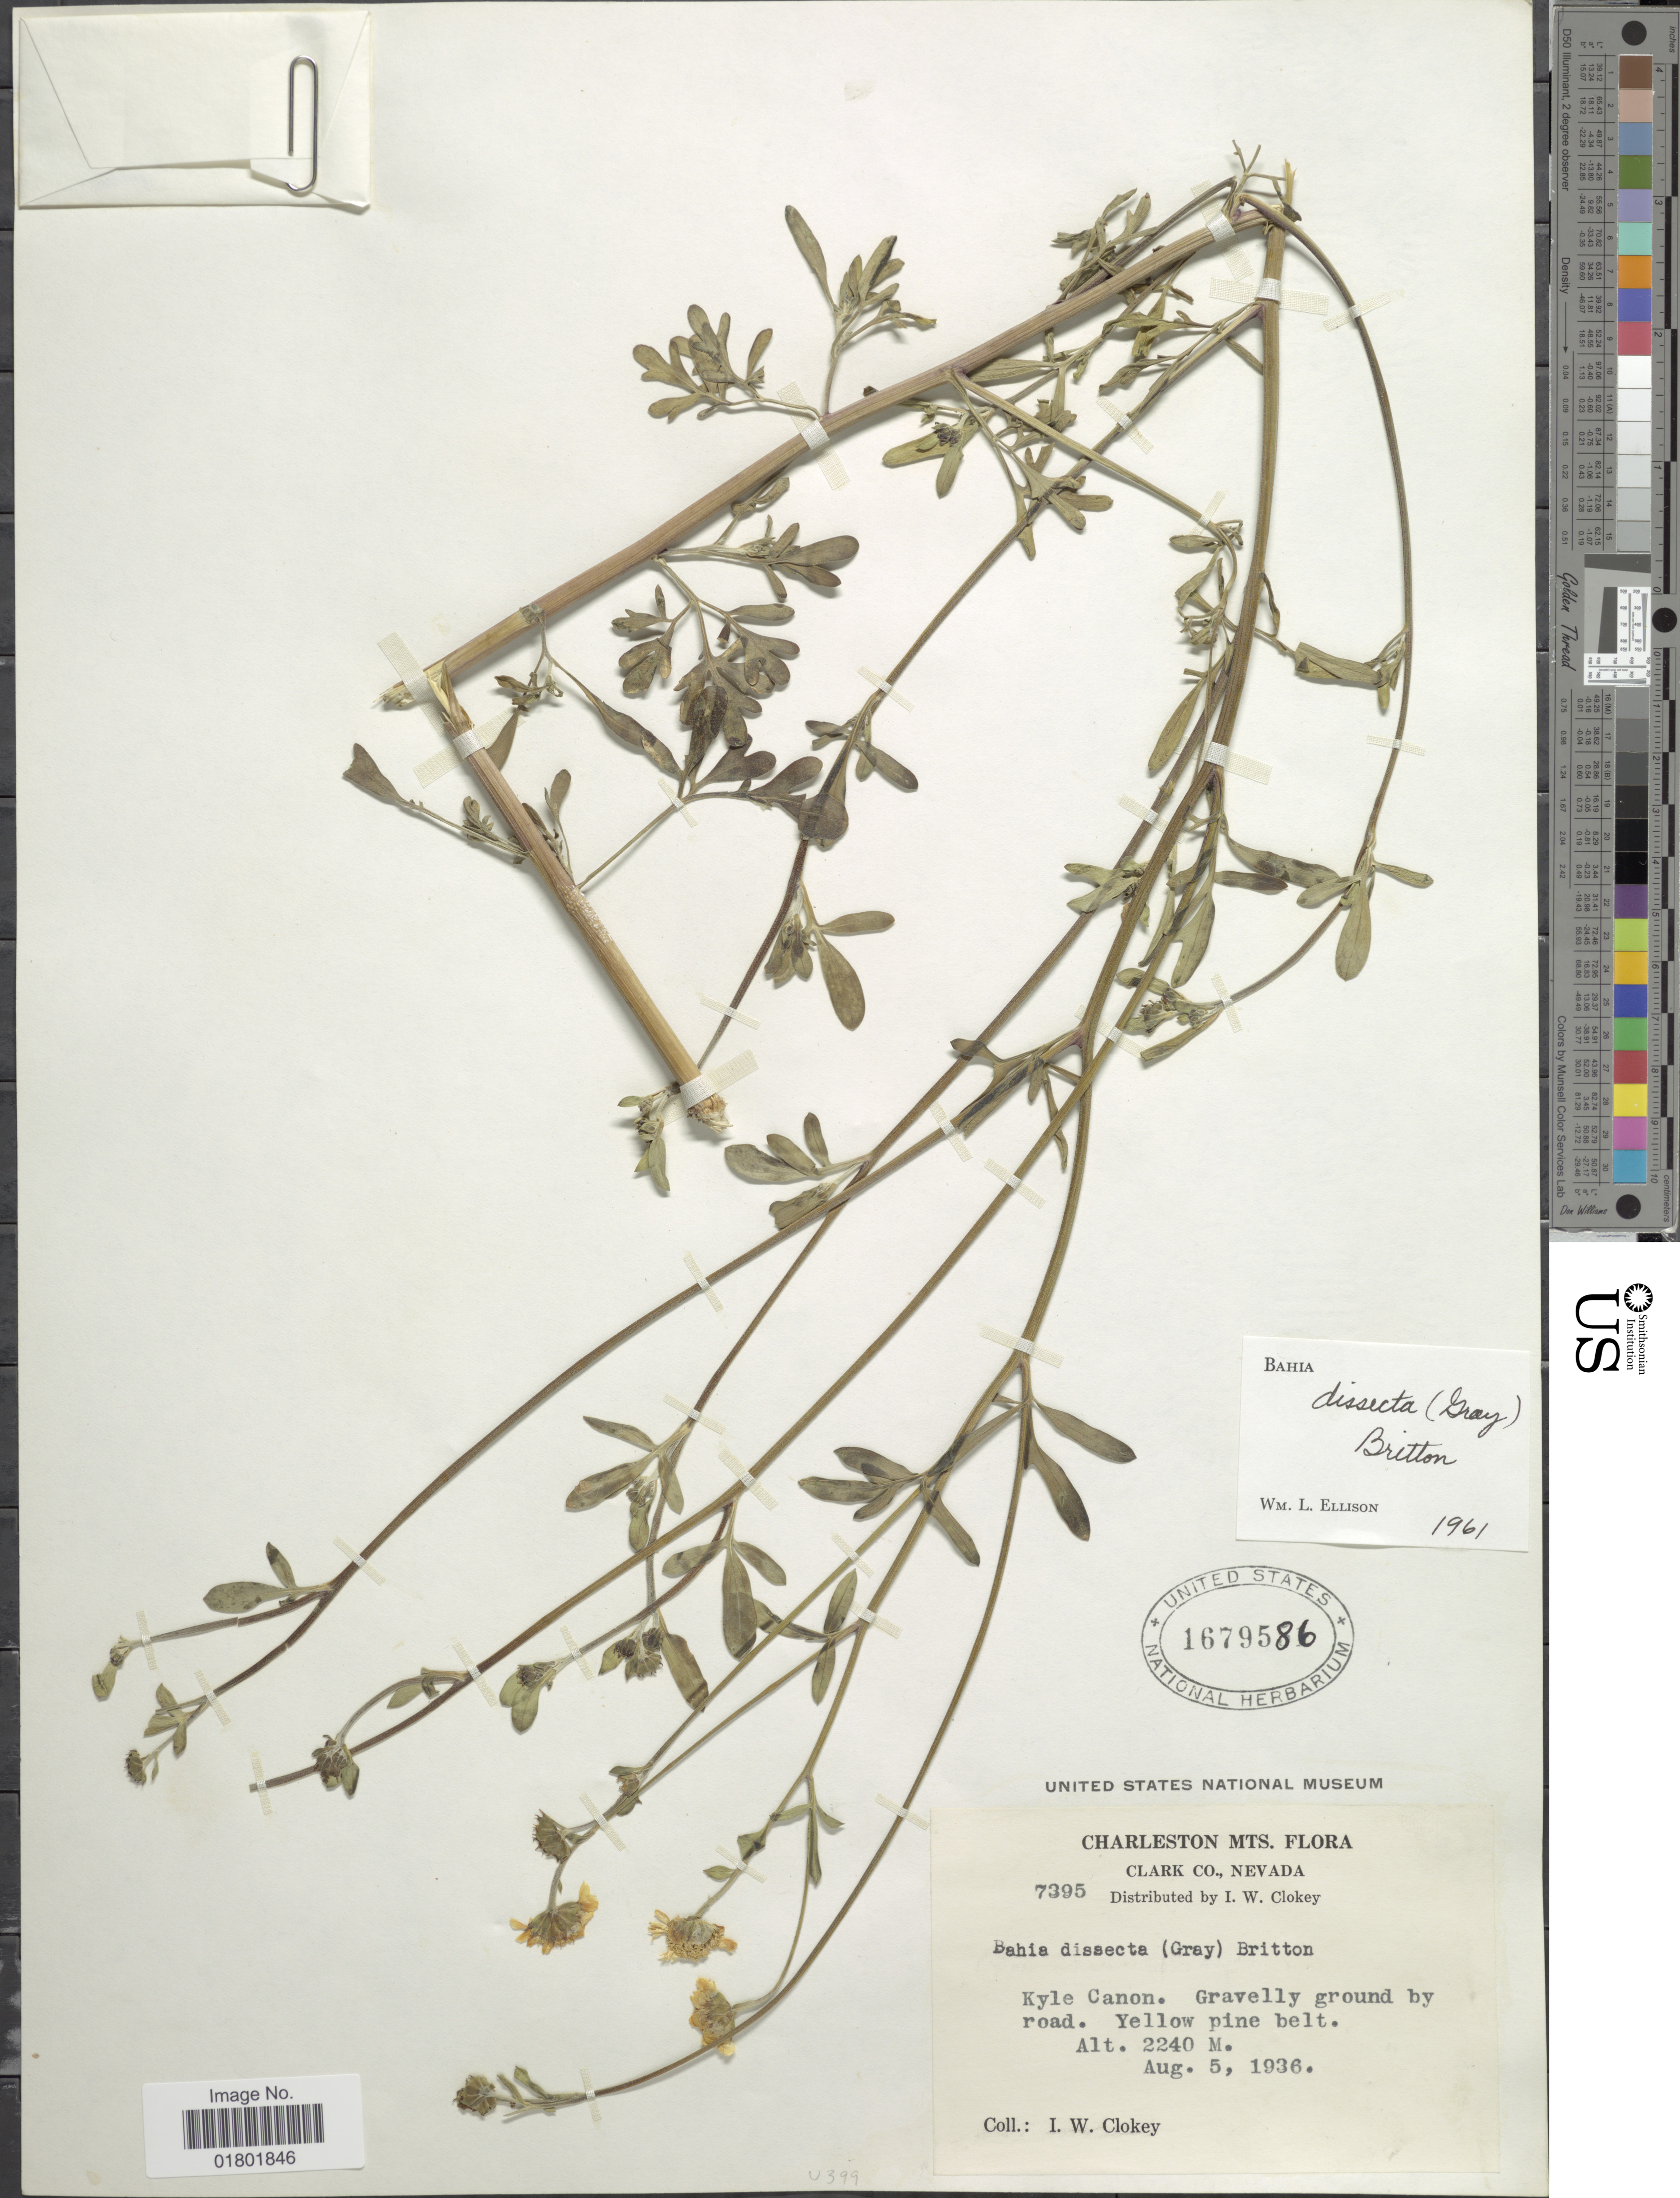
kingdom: Plantae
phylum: Tracheophyta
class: Magnoliopsida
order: Asterales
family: Asteraceae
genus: Bahia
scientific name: Bahia dissecta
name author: (A. Gray) Britton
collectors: I. W. Clokey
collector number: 7359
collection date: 1936-08-05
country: United States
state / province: Nevada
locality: Charleston Mts., Clark Co., Kyle Canon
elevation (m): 2240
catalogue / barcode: US 1679586